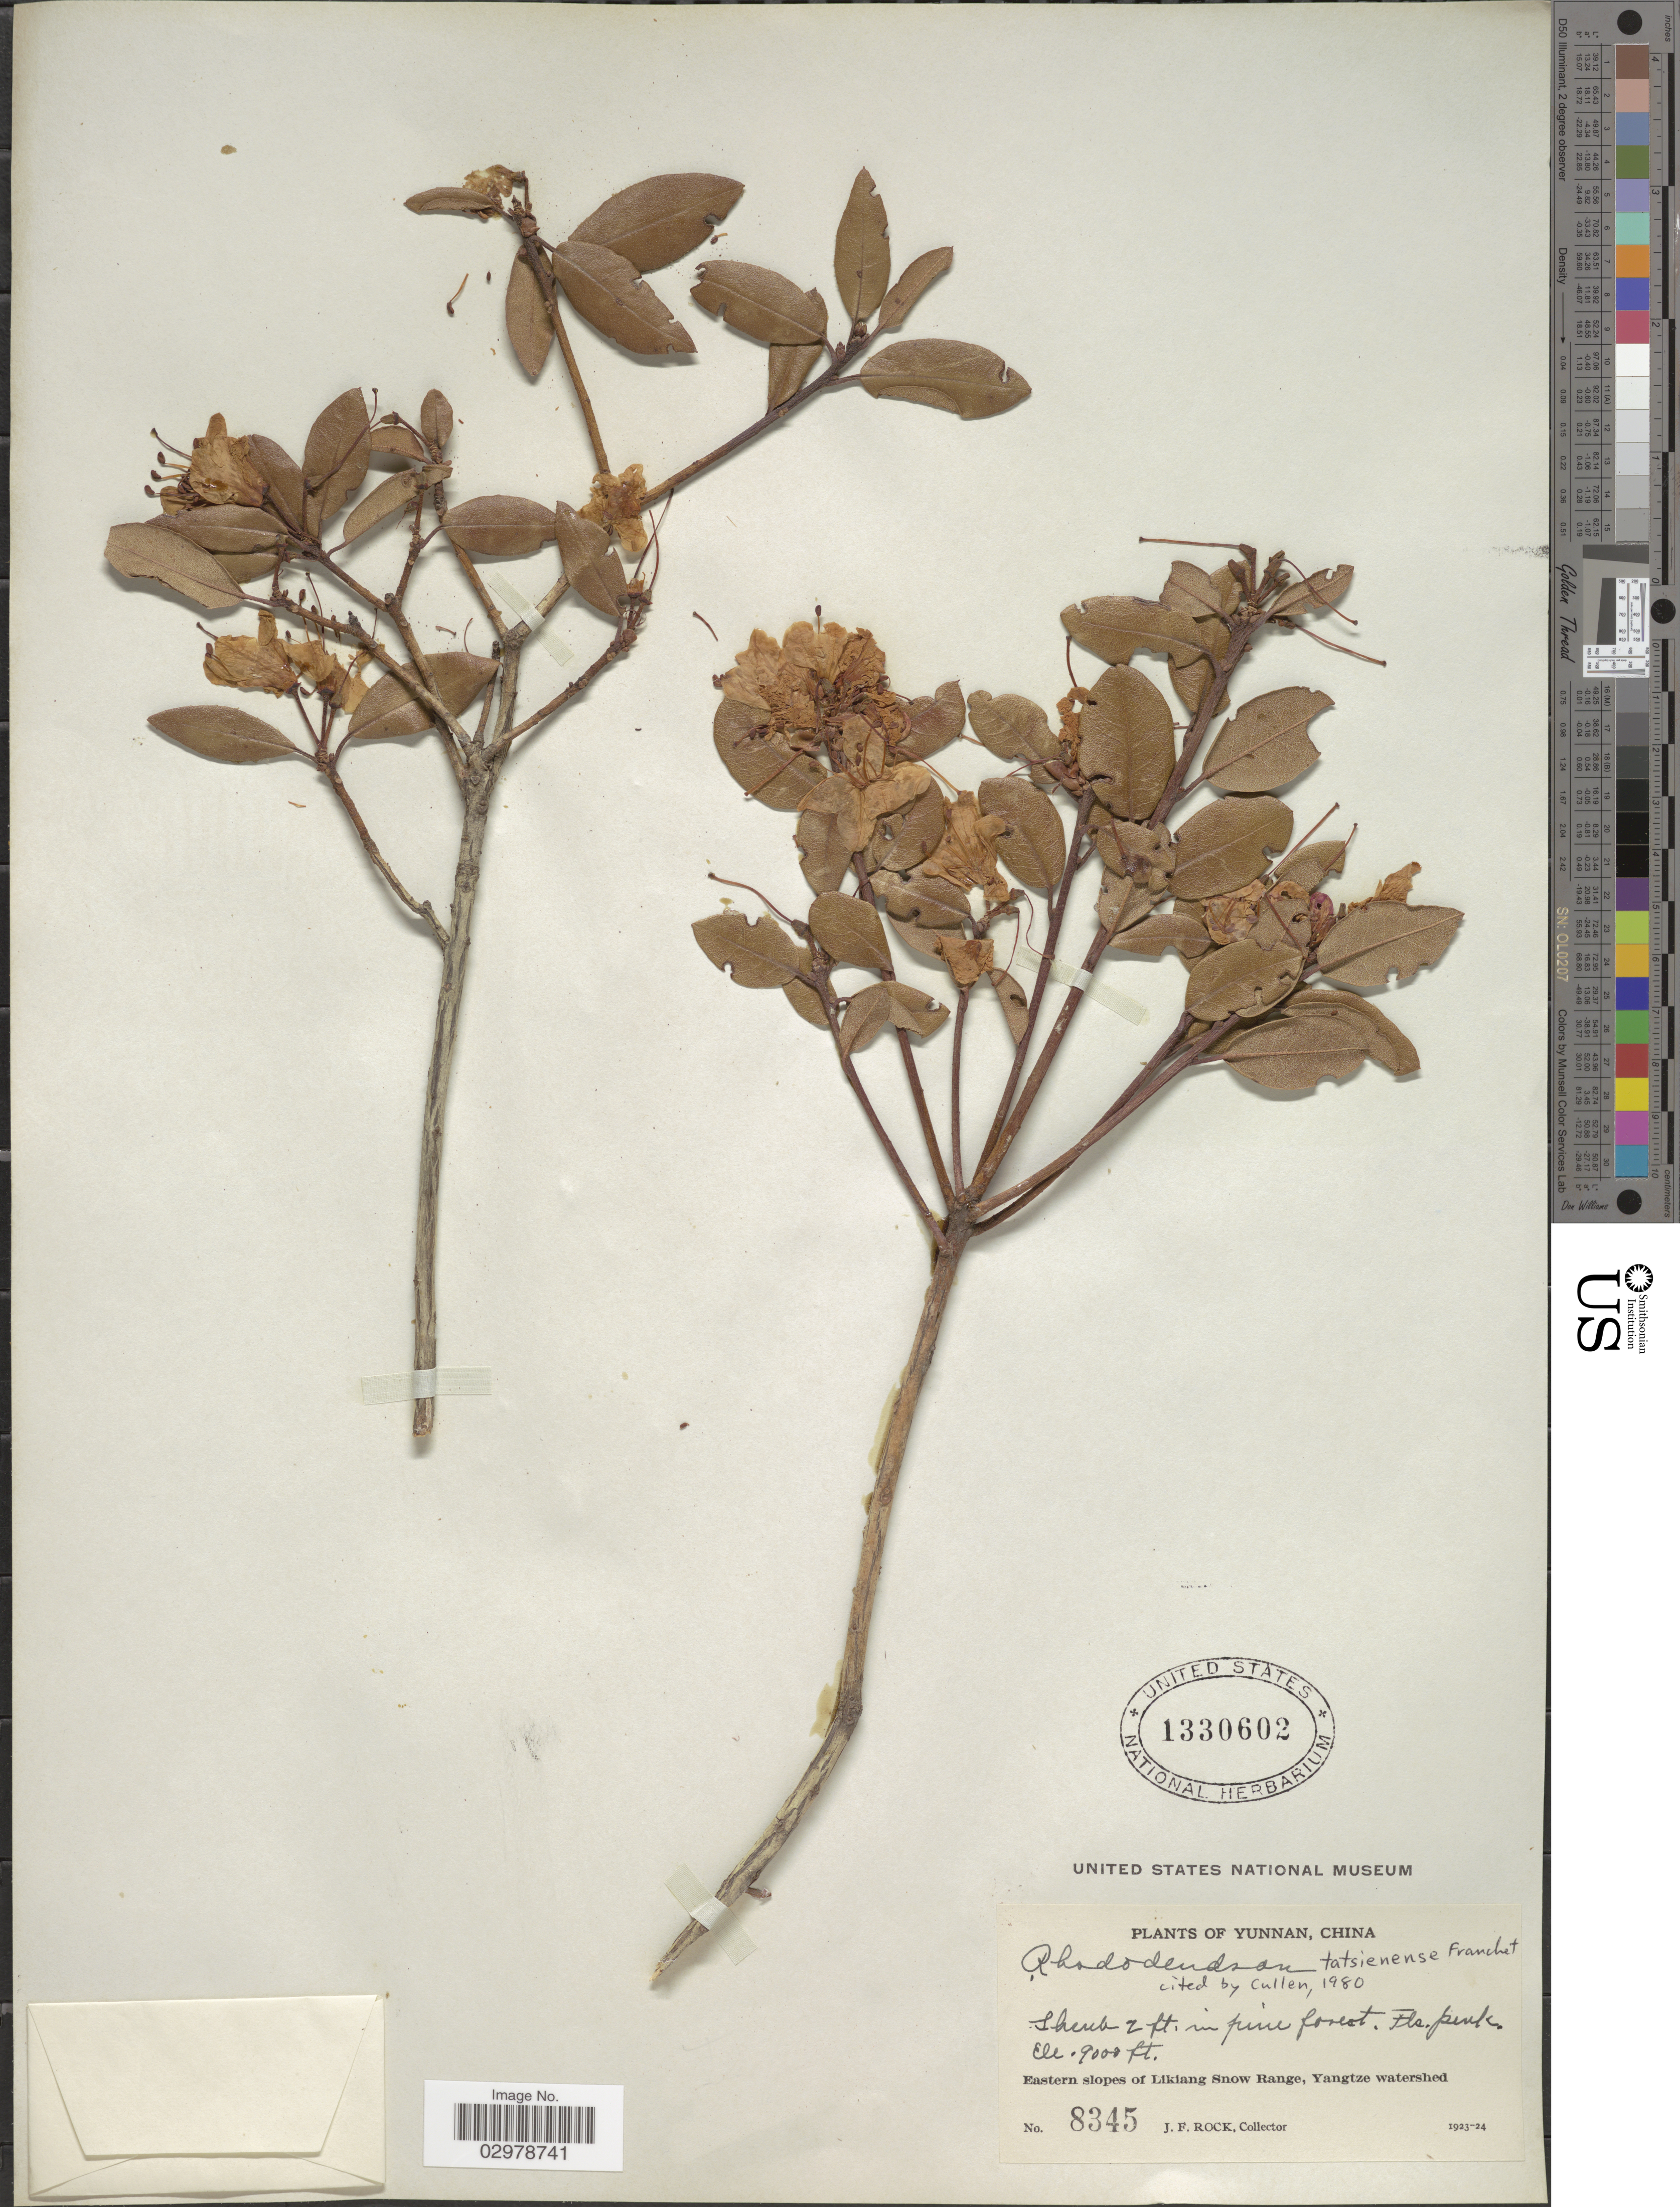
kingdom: Plantae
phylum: Tracheophyta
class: Magnoliopsida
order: Ericales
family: Ericaceae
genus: Rhododendron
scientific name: Rhododendron tatsienense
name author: Franch.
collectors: J. Rock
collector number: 8345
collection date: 1923/1924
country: China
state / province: Yunnan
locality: Eastern slopes of Likiang Snow Range, Yangtze watershed.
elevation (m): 2743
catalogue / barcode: US 1330602